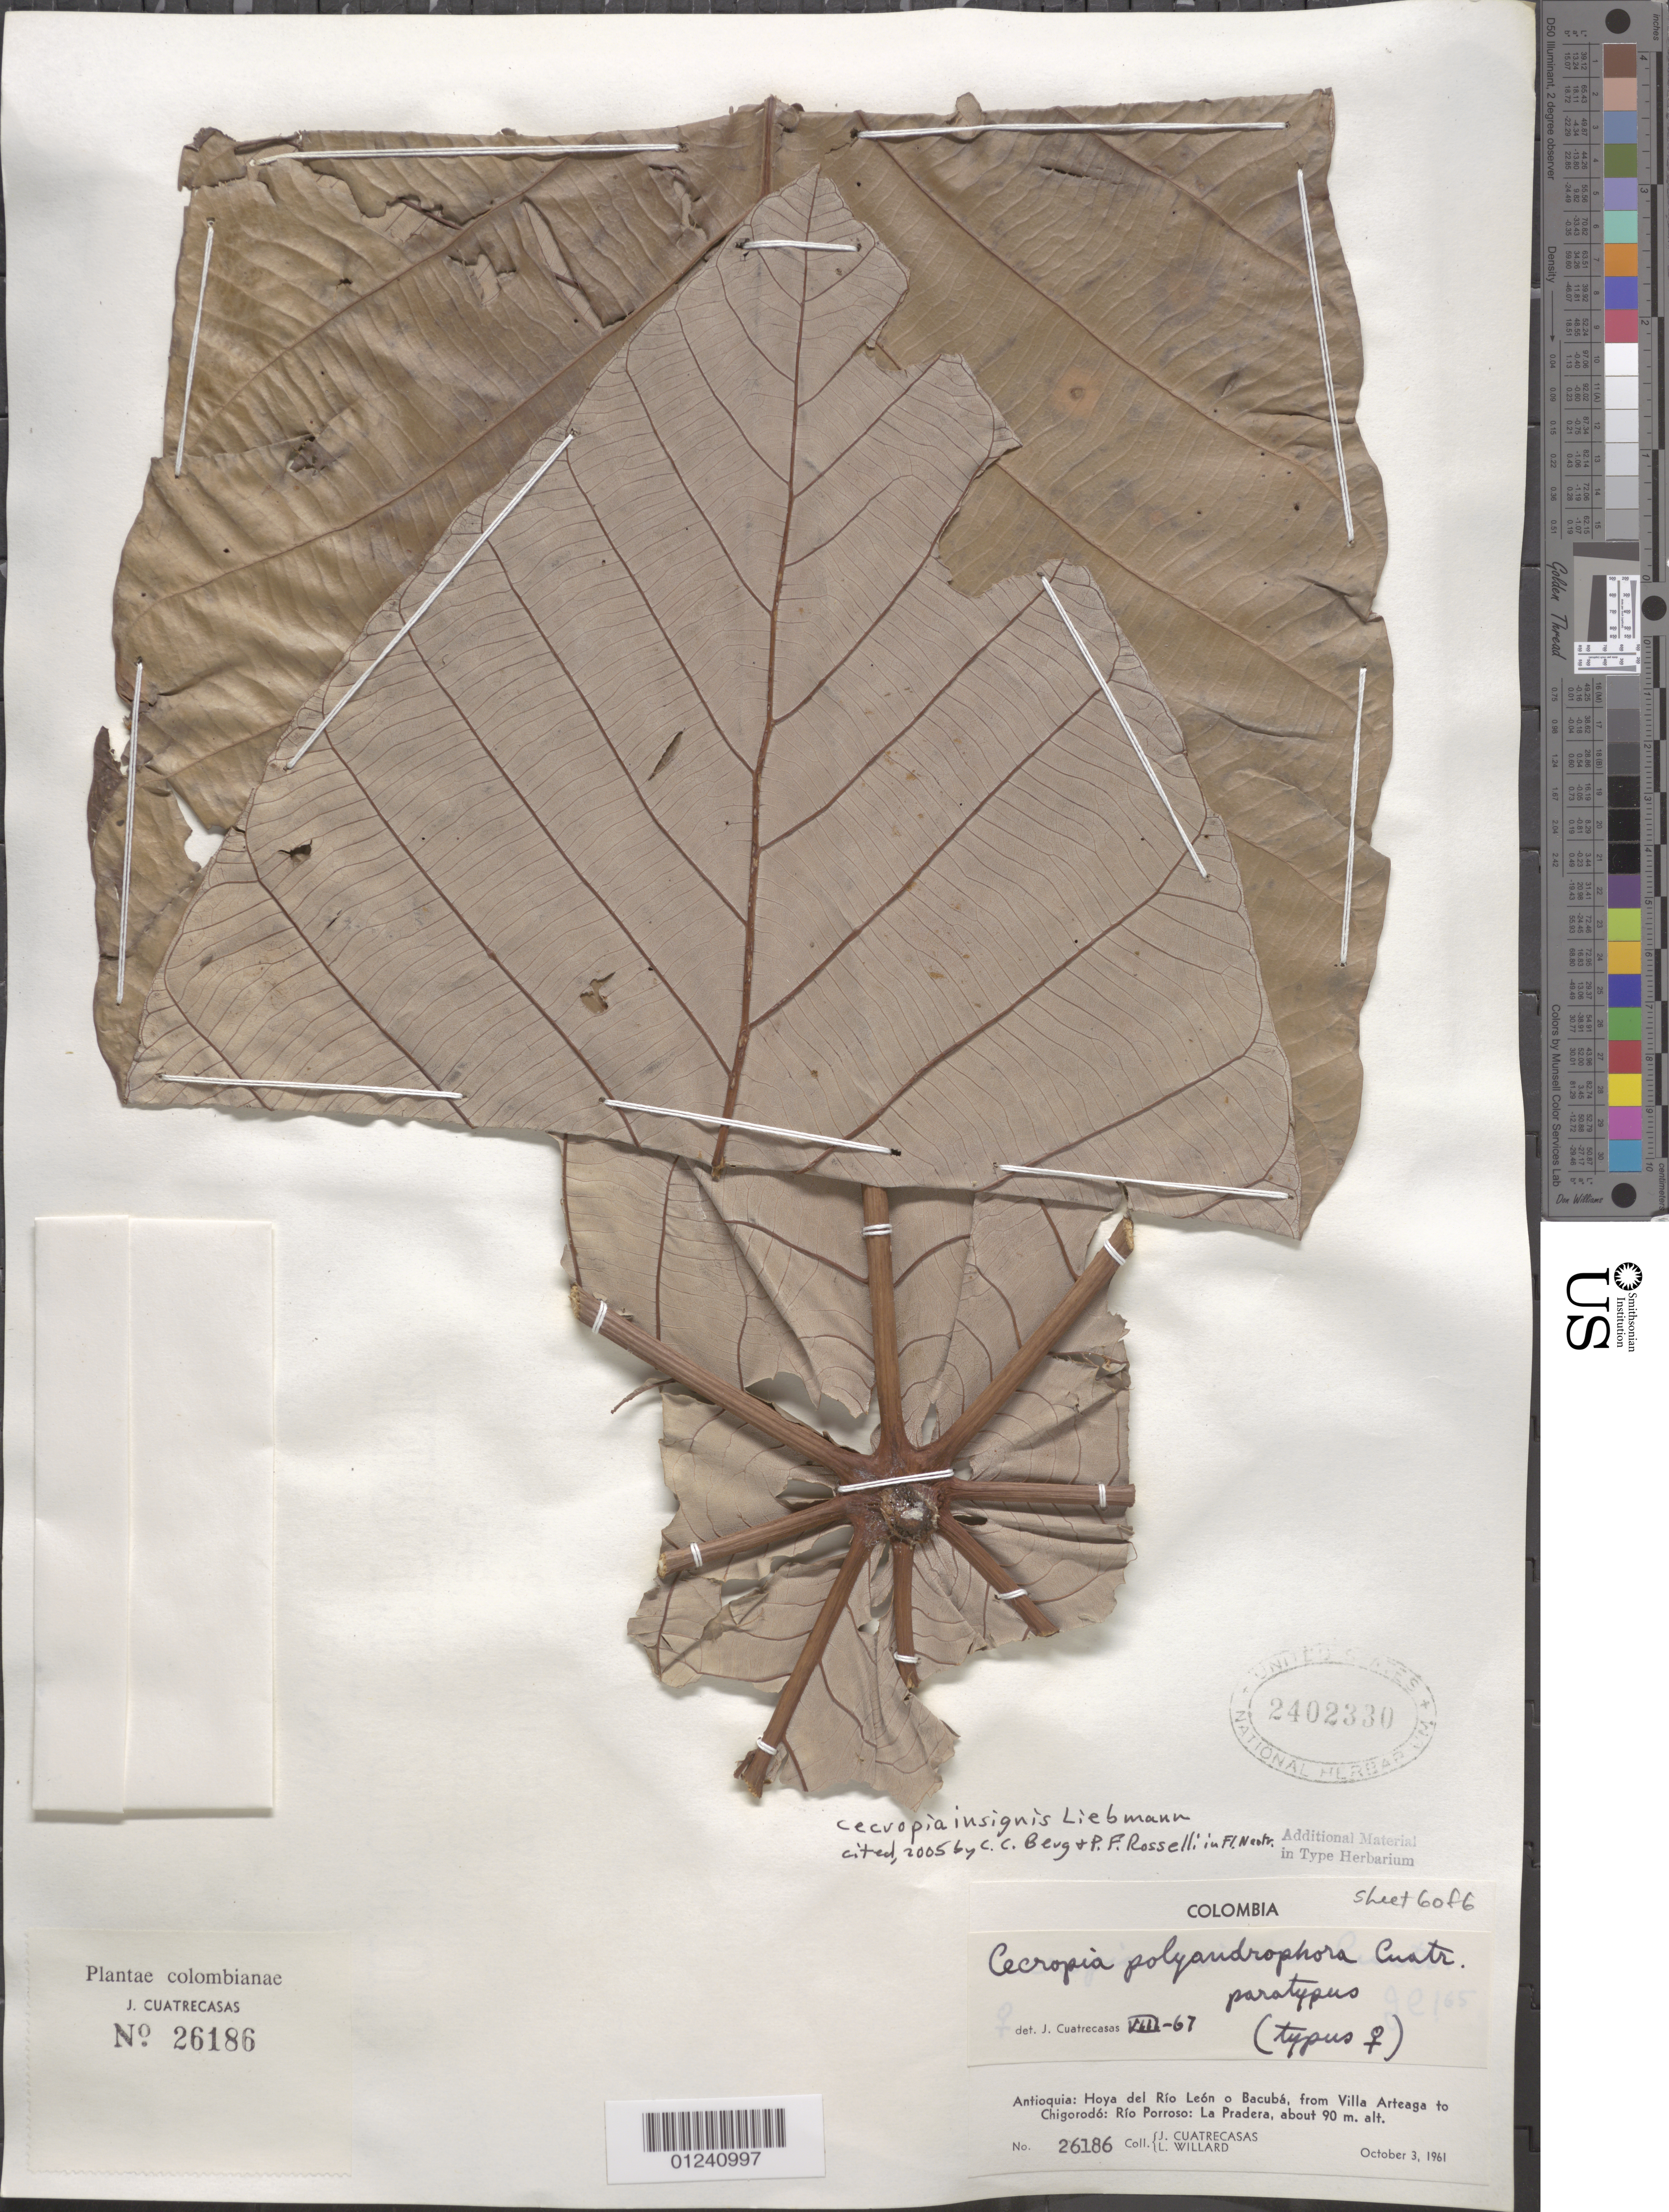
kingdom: Plantae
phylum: Tracheophyta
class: Magnoliopsida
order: Rosales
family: Urticaceae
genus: Cecropia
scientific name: Cecropia insignis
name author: Liebm.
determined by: Cuatrecasas, J.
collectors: J. Cuatrecasas & L. Willard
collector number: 26186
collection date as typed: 03 Oct 1961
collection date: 1961-10-03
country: Colombia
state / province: Antioquia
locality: Hoya del Río León o Bacubá, from Villa Arteaga to Chigordó: Río Porroso: La Pradera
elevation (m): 90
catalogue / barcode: US 2402330